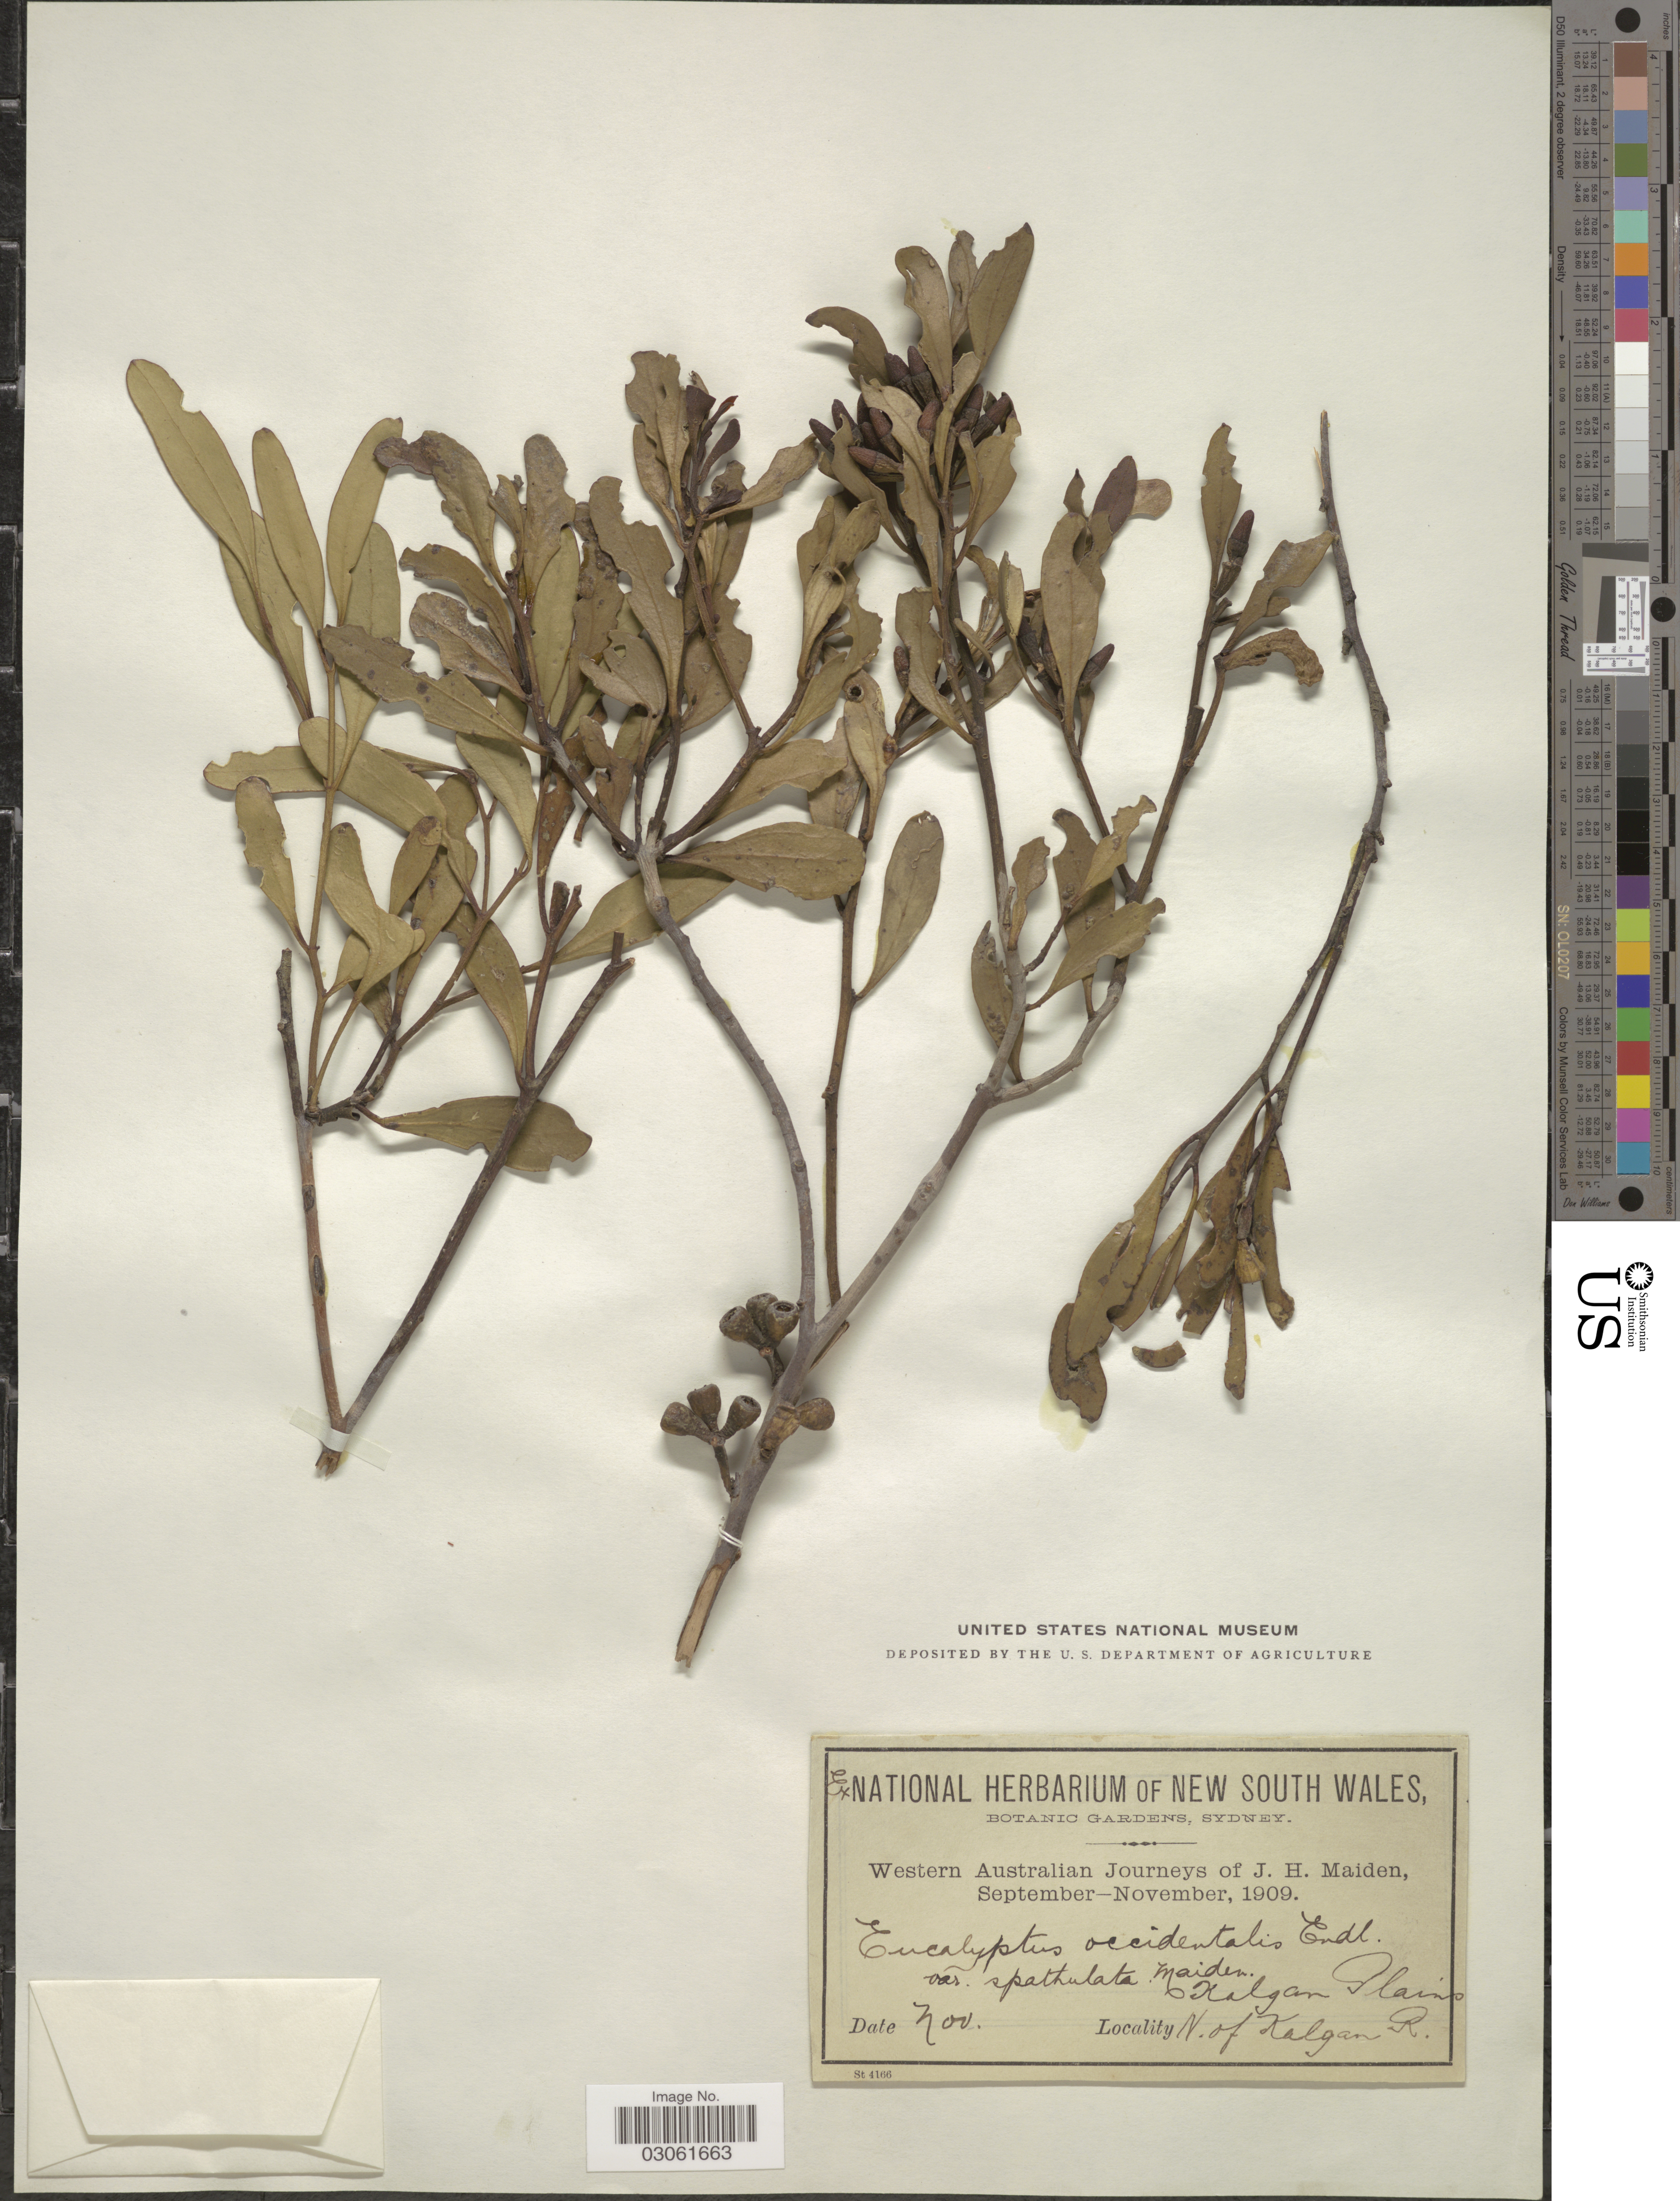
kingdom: Plantae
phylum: Tracheophyta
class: Magnoliopsida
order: Myrtales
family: Myrtaceae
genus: Eucalyptus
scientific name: Eucalyptus occidentalis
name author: Endl.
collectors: J. Maiden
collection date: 1909-11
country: Australia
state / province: Western Australia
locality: N. of Kalgan R.